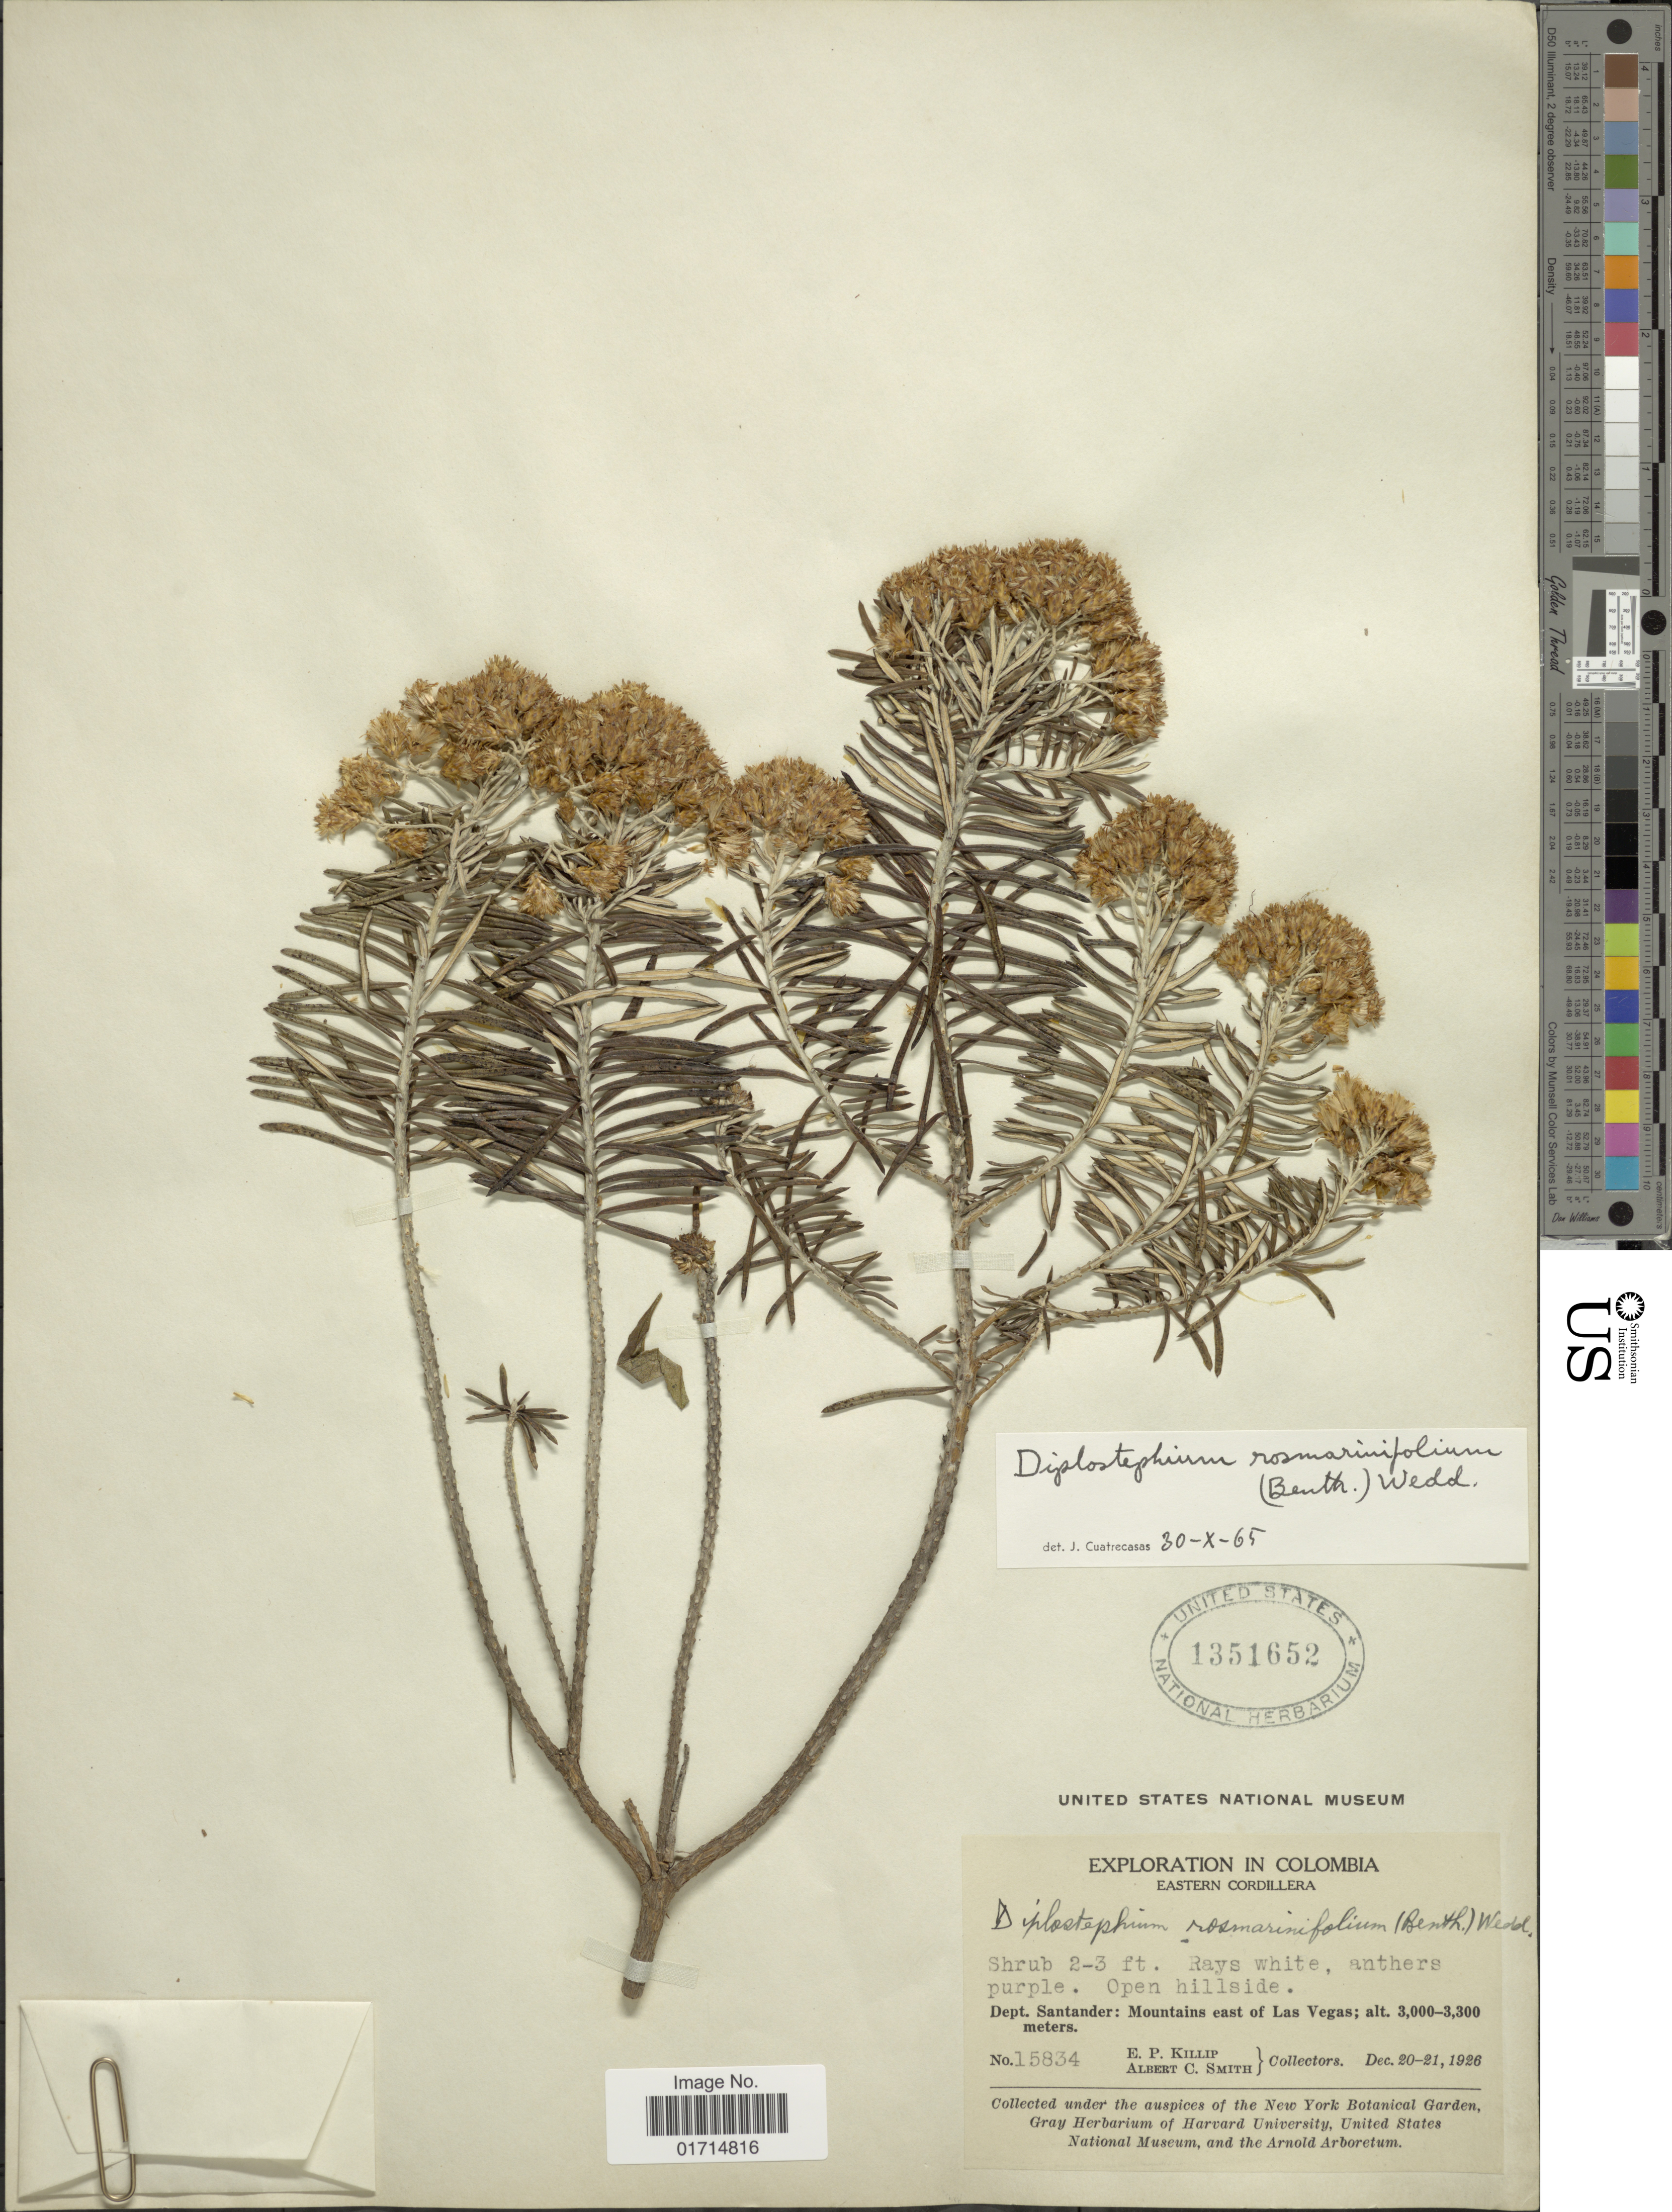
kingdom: Plantae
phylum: Tracheophyta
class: Magnoliopsida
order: Asterales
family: Asteraceae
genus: Diplostephium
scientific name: Diplostephium rosmarinifolium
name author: (Benth.) Wedd.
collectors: E. P. Killip & A. C. Smith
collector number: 15834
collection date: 1926-12-20/1926-12-21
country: Colombia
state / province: Santander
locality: Colombia. Eastern Cordillera. Dept. Santander: Mountains east of Las Vegas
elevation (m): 3000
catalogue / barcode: US 1351652